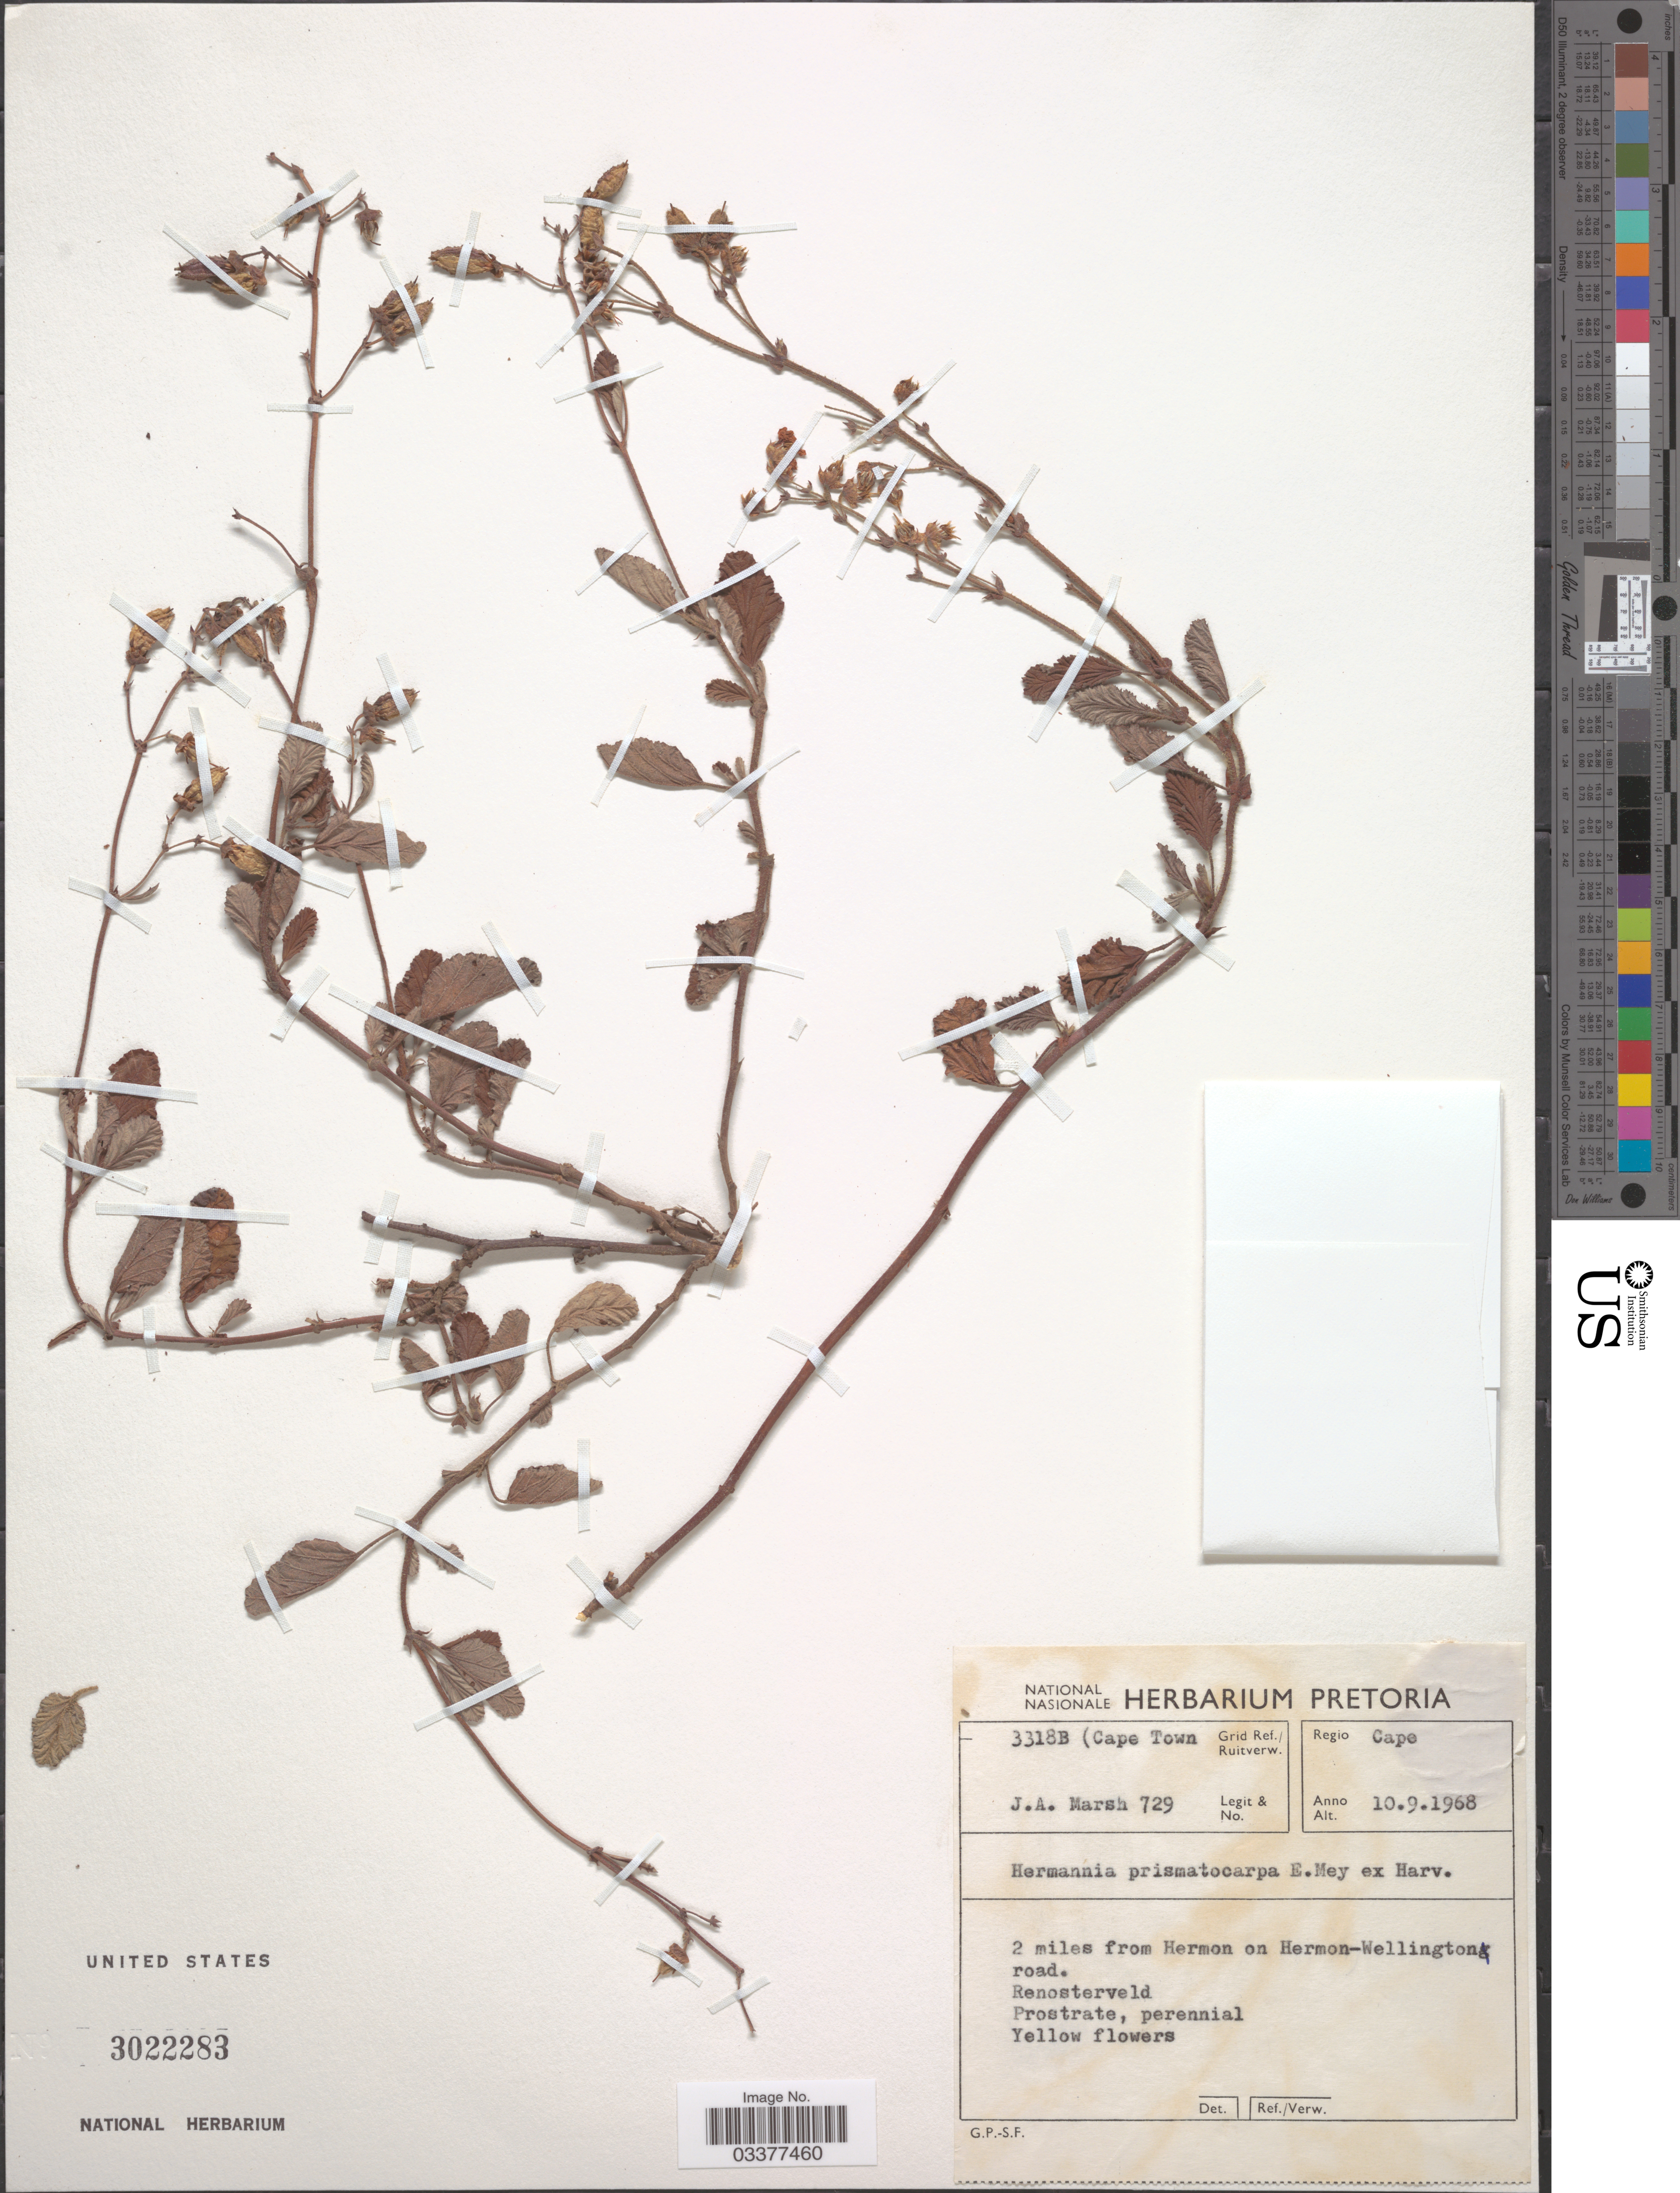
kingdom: Plantae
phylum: Tracheophyta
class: Magnoliopsida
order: Malvales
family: Malvaceae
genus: Hermannia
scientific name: Hermannia prismatocarpa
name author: E. Mey.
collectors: J. Marsh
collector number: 729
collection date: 1968-09-10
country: South Africa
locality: Regio Cape. Grid Ref./Ruitverw. 3318B (Cape Town. 2 miles from Hermon on Hermon-Wellington road.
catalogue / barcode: US 3022283